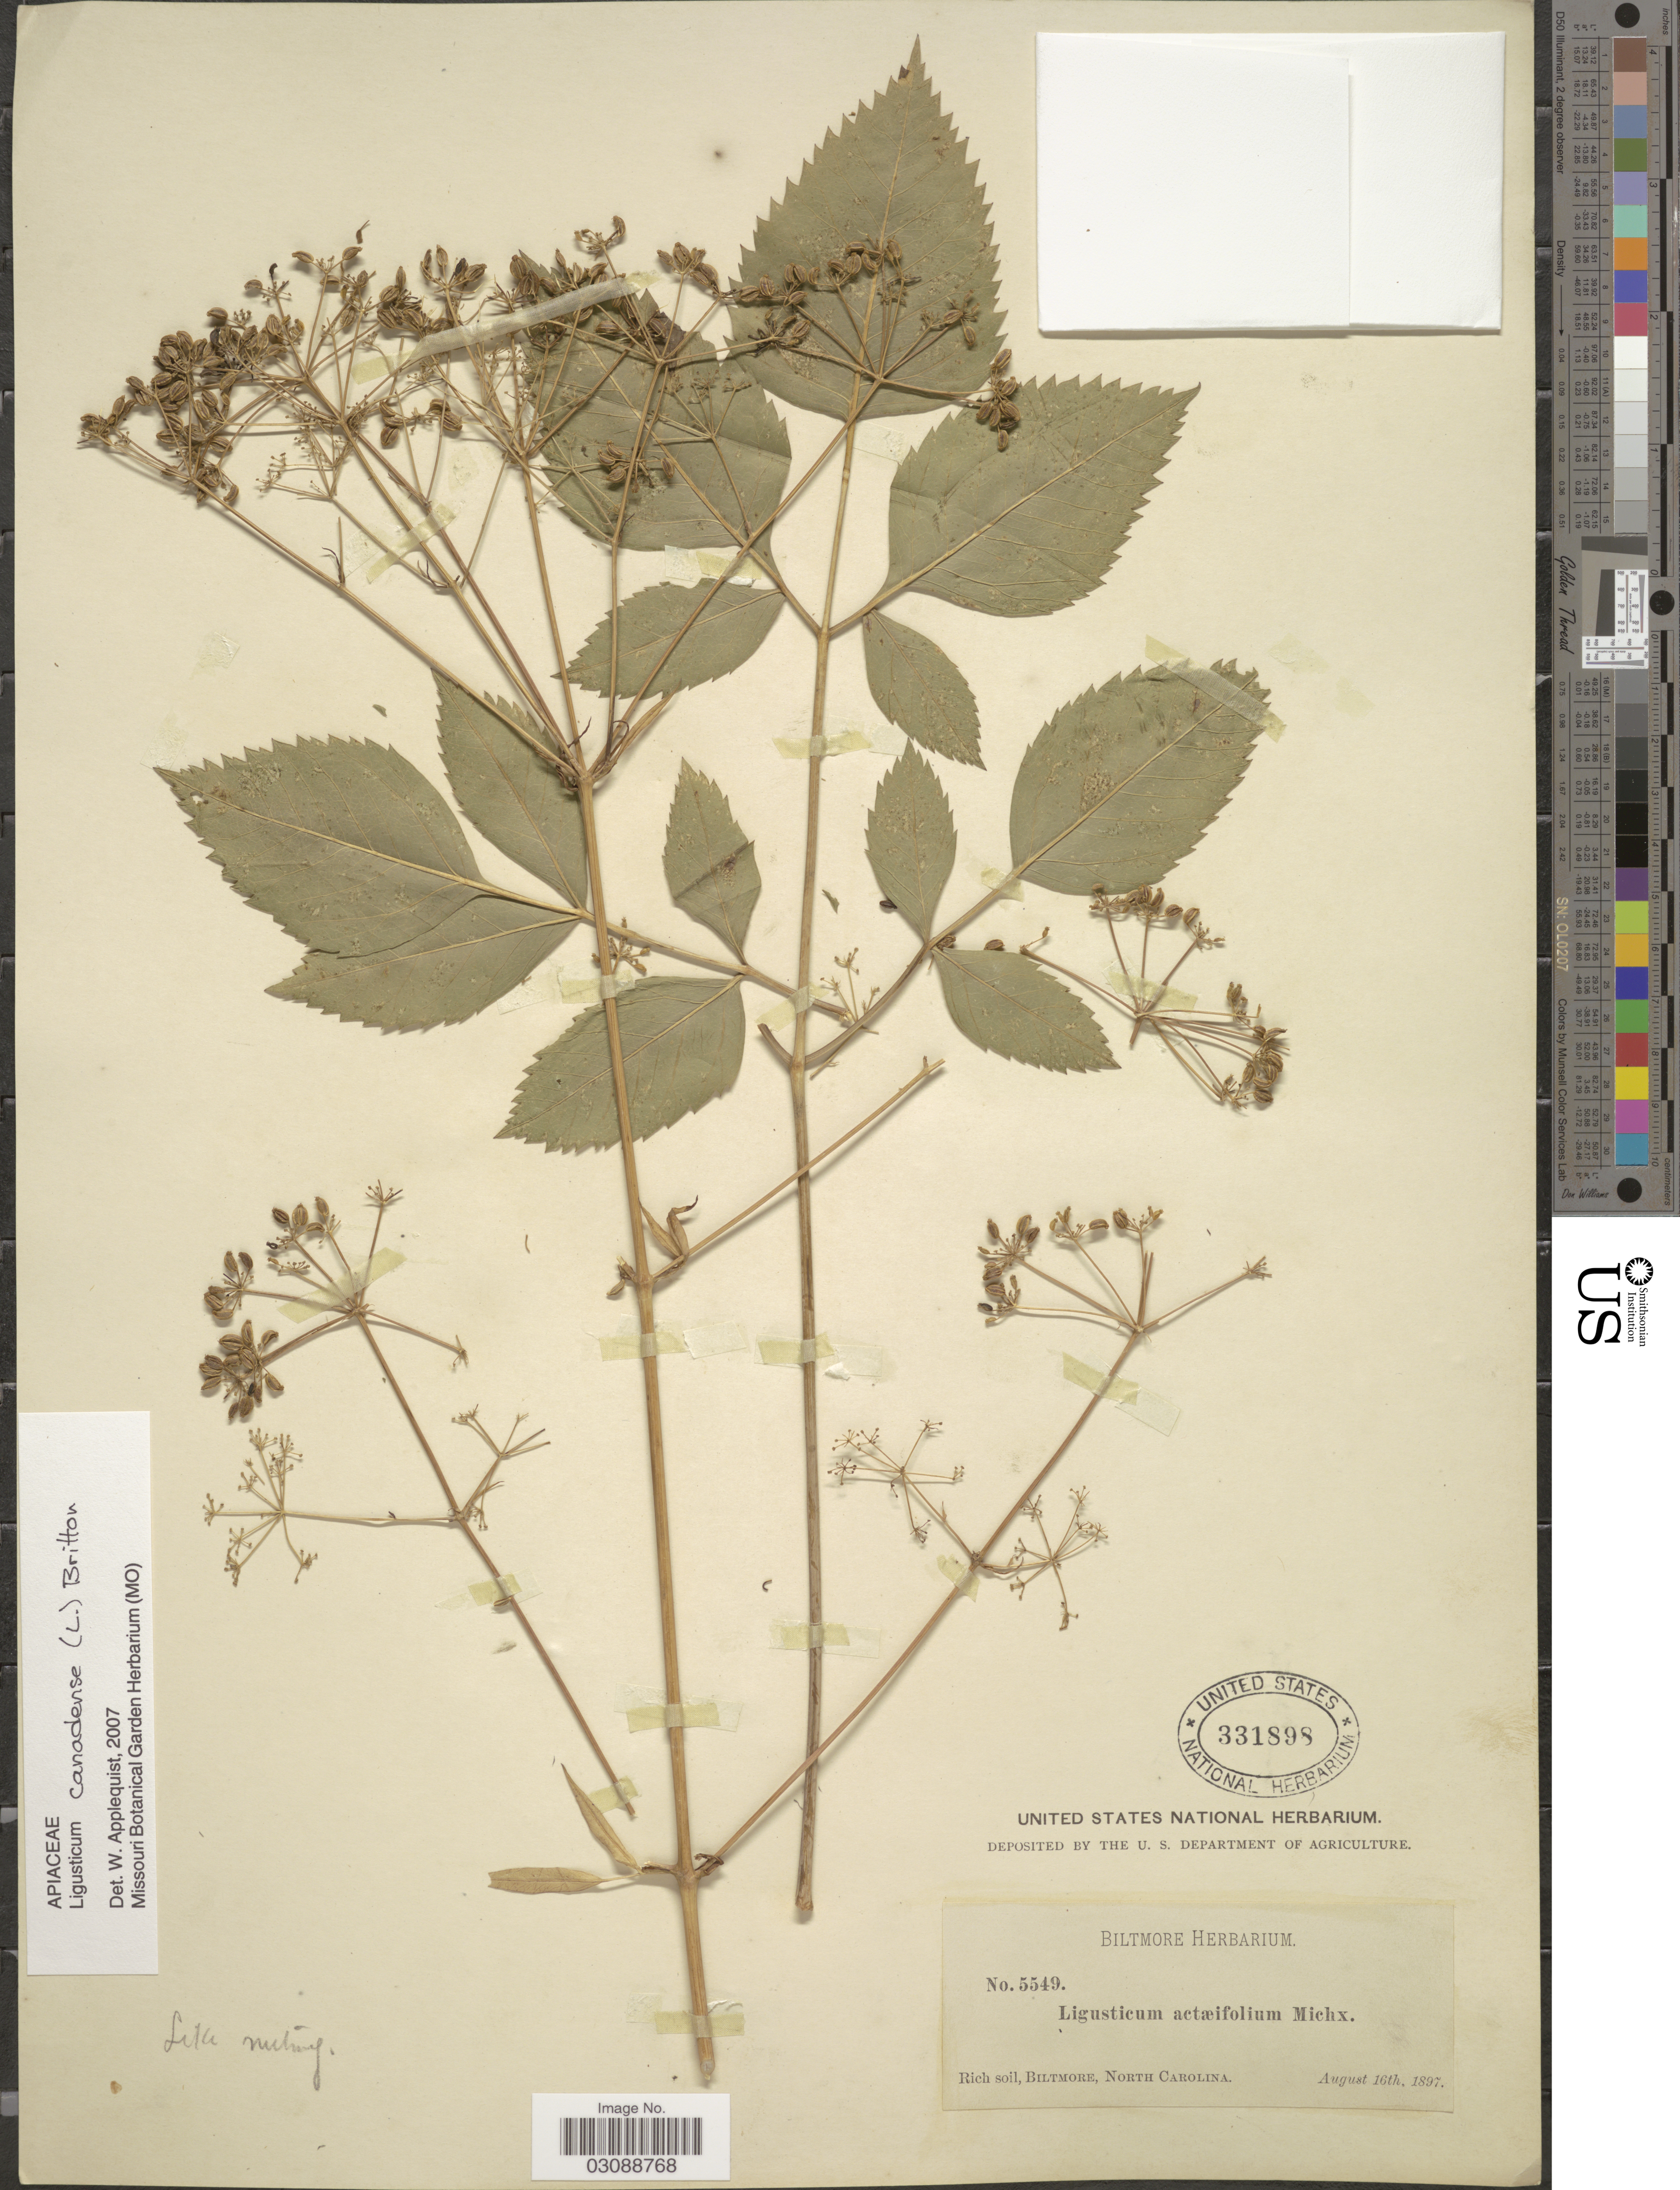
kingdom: Plantae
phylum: Tracheophyta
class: Magnoliopsida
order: Apiales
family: Apiaceae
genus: Ligusticum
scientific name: Ligusticum canadense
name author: (L.) Britton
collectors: ex herb. Biltmore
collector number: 5549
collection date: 1897-08-16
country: United States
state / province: North Carolina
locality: Biltmore.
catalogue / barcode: US 331898